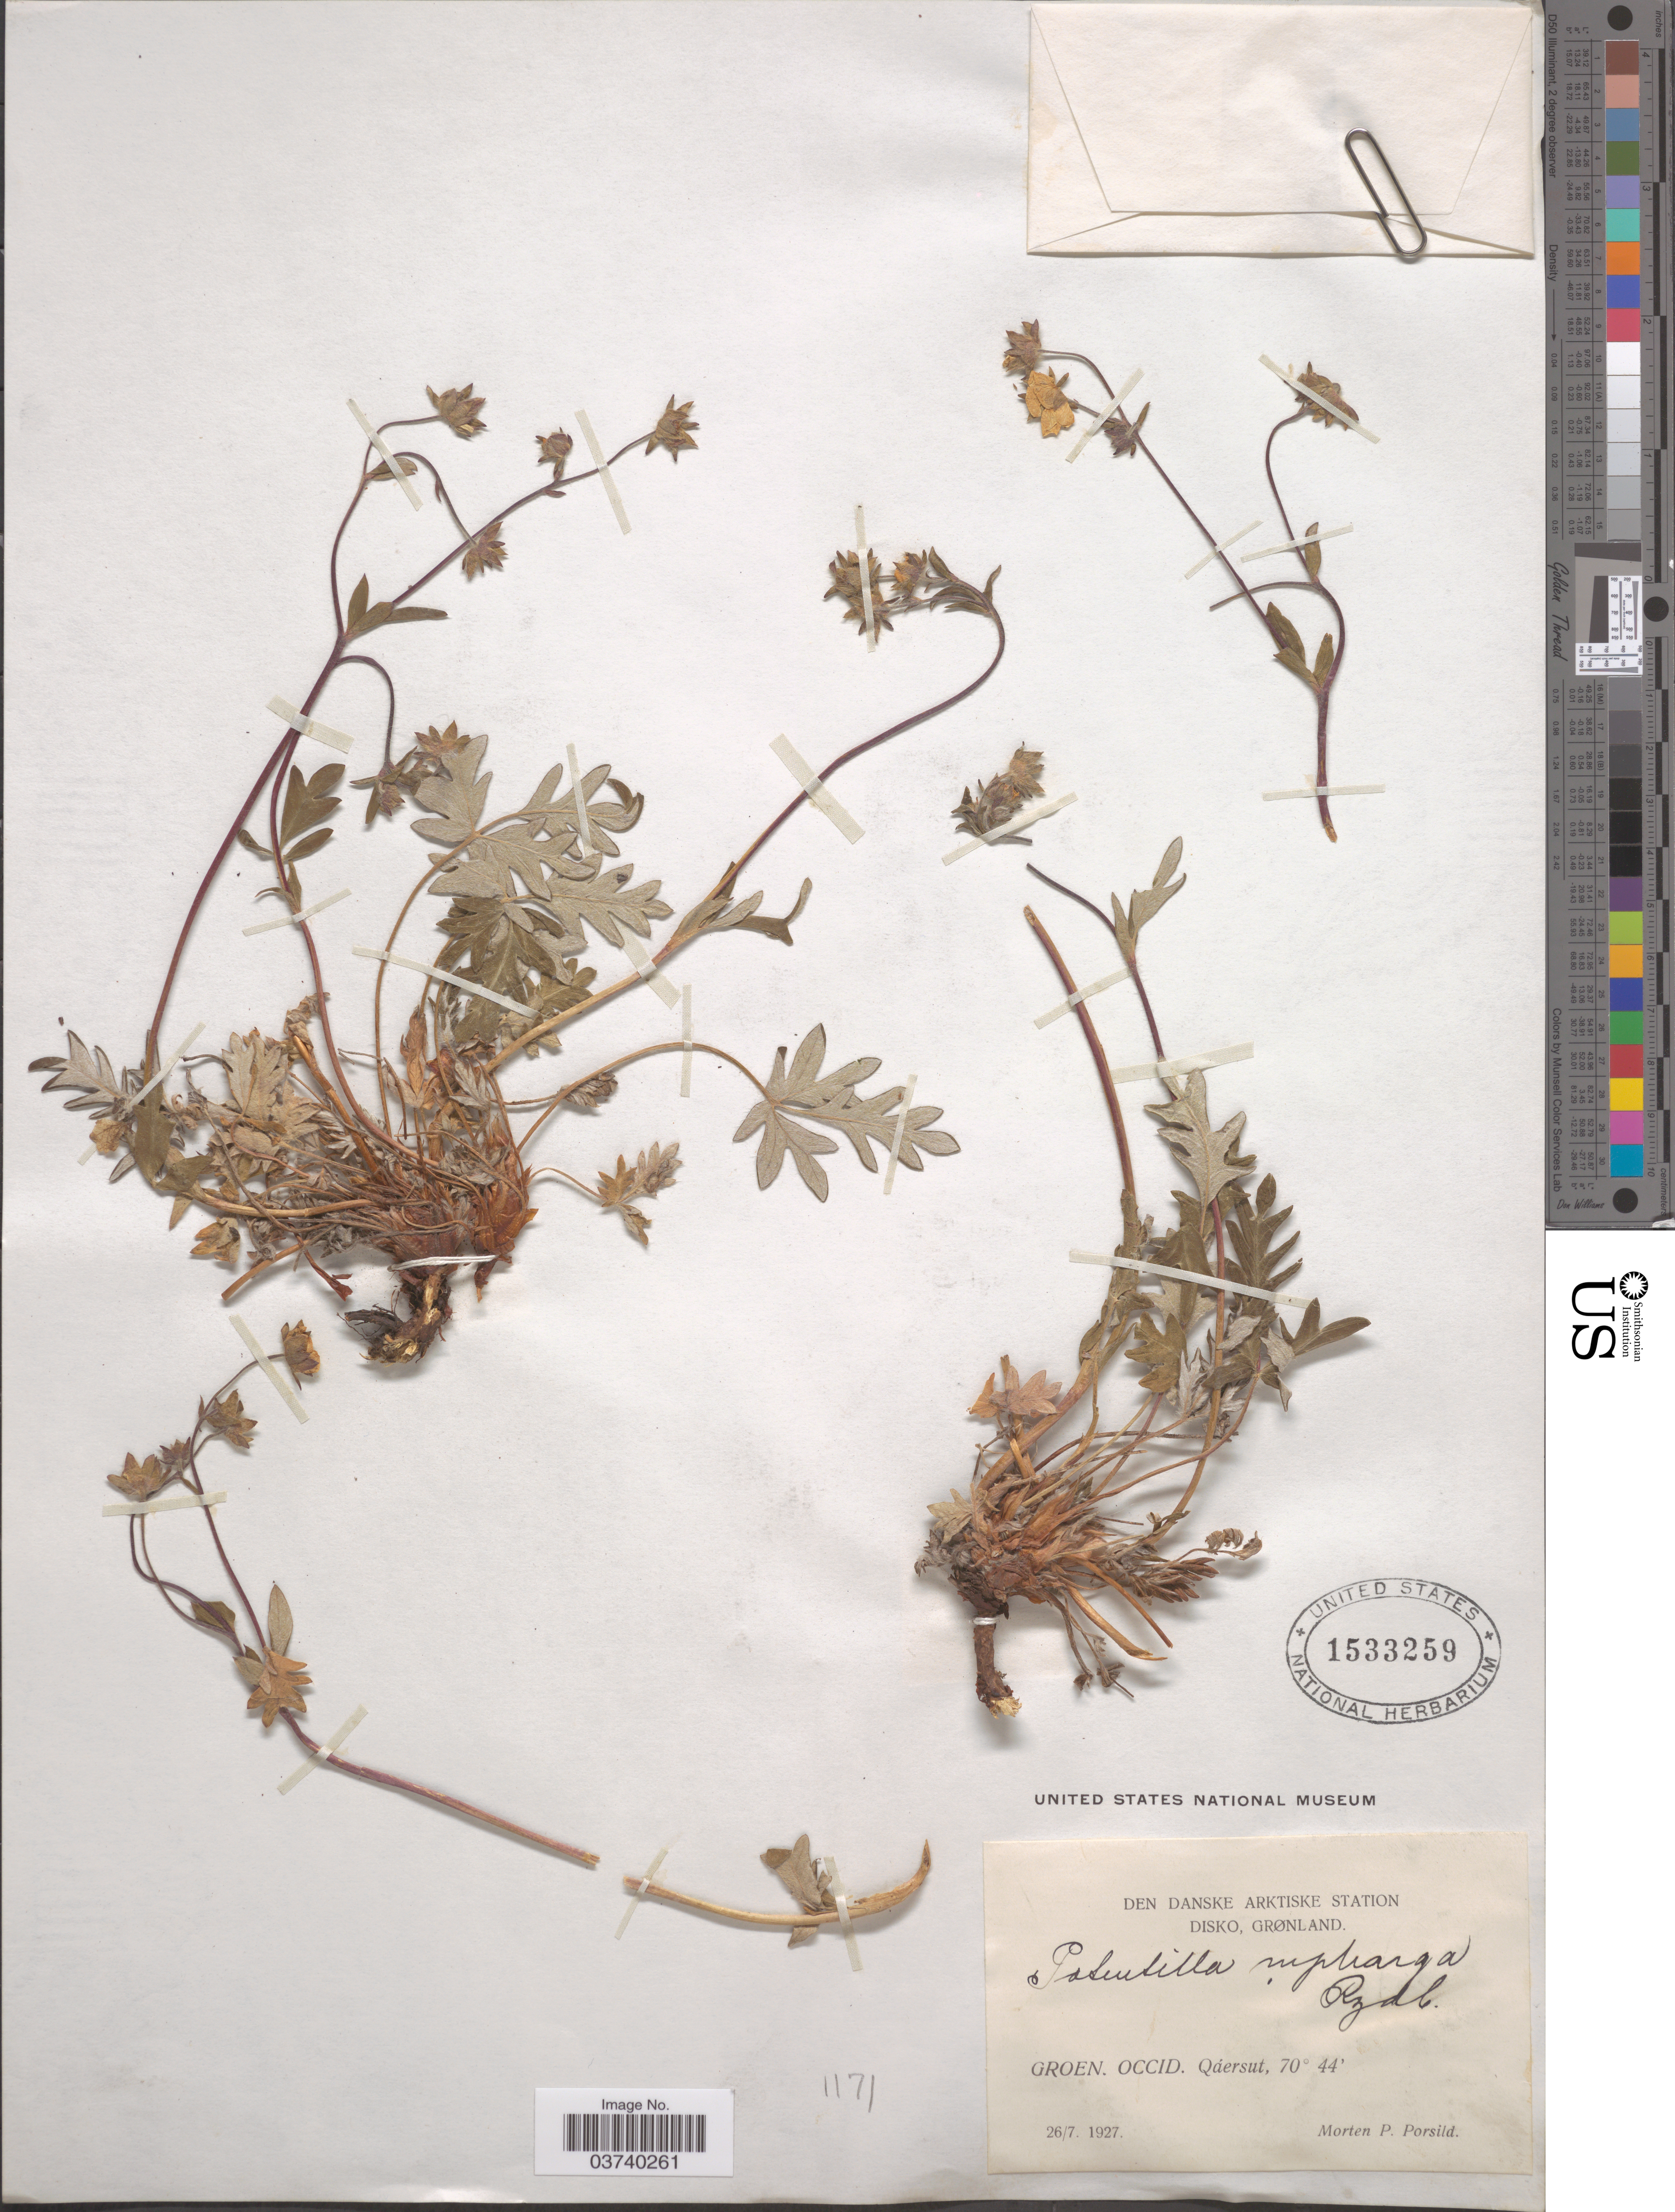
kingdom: Plantae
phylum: Tracheophyta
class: Magnoliopsida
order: Rosales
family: Rosaceae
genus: Potentilla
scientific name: Potentilla nivea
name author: L.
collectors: M. P. Porsild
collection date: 1927-07-26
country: Greenland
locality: Den Danske Arktiske Station. Disko. Groenl. Occid. Qáersut.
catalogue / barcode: US 1533259